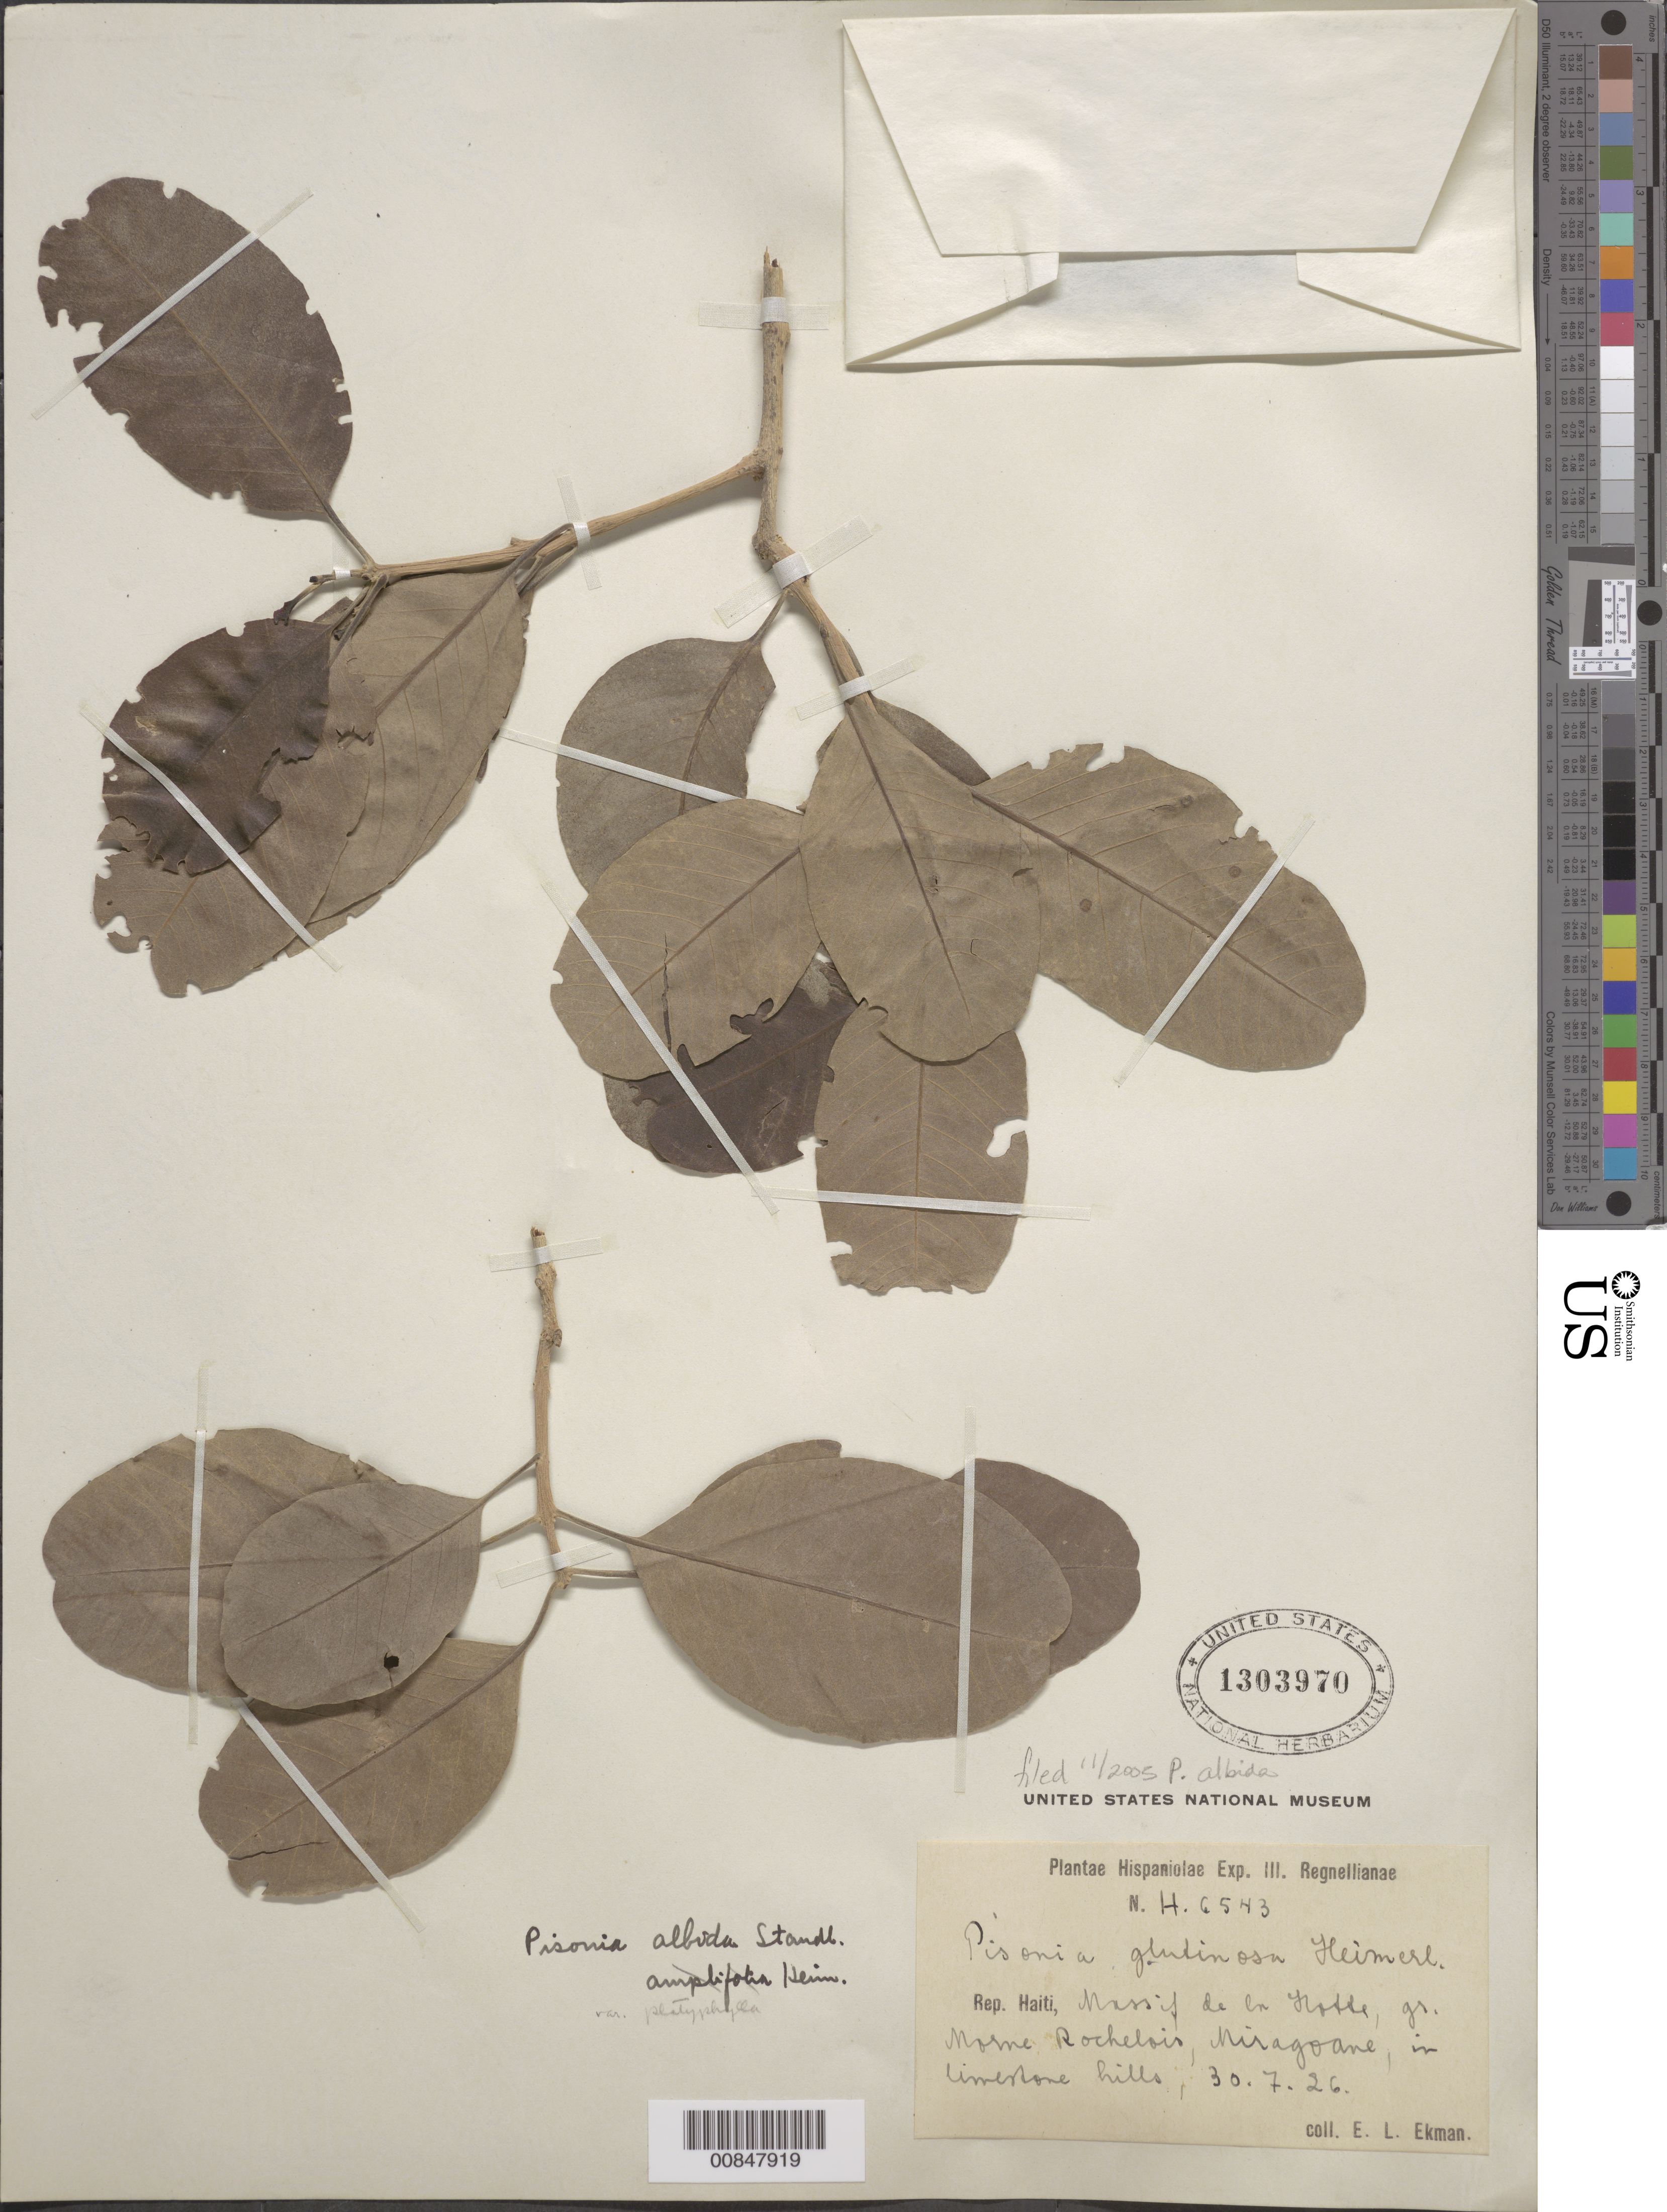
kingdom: Plantae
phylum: Tracheophyta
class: Magnoliopsida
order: Caryophyllales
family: Nyctaginaceae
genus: Pisonia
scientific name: Pisonia albida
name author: (Heimerl) Britton ex Standl.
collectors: E. L. Ekman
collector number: H 6543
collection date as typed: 30 Jul 1926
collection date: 1926-07-30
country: Haiti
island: Hispaniola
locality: Massif de la Hotte, gr. Morne Rochelois, Miragoane.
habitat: In limestone hills.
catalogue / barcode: US 1303970